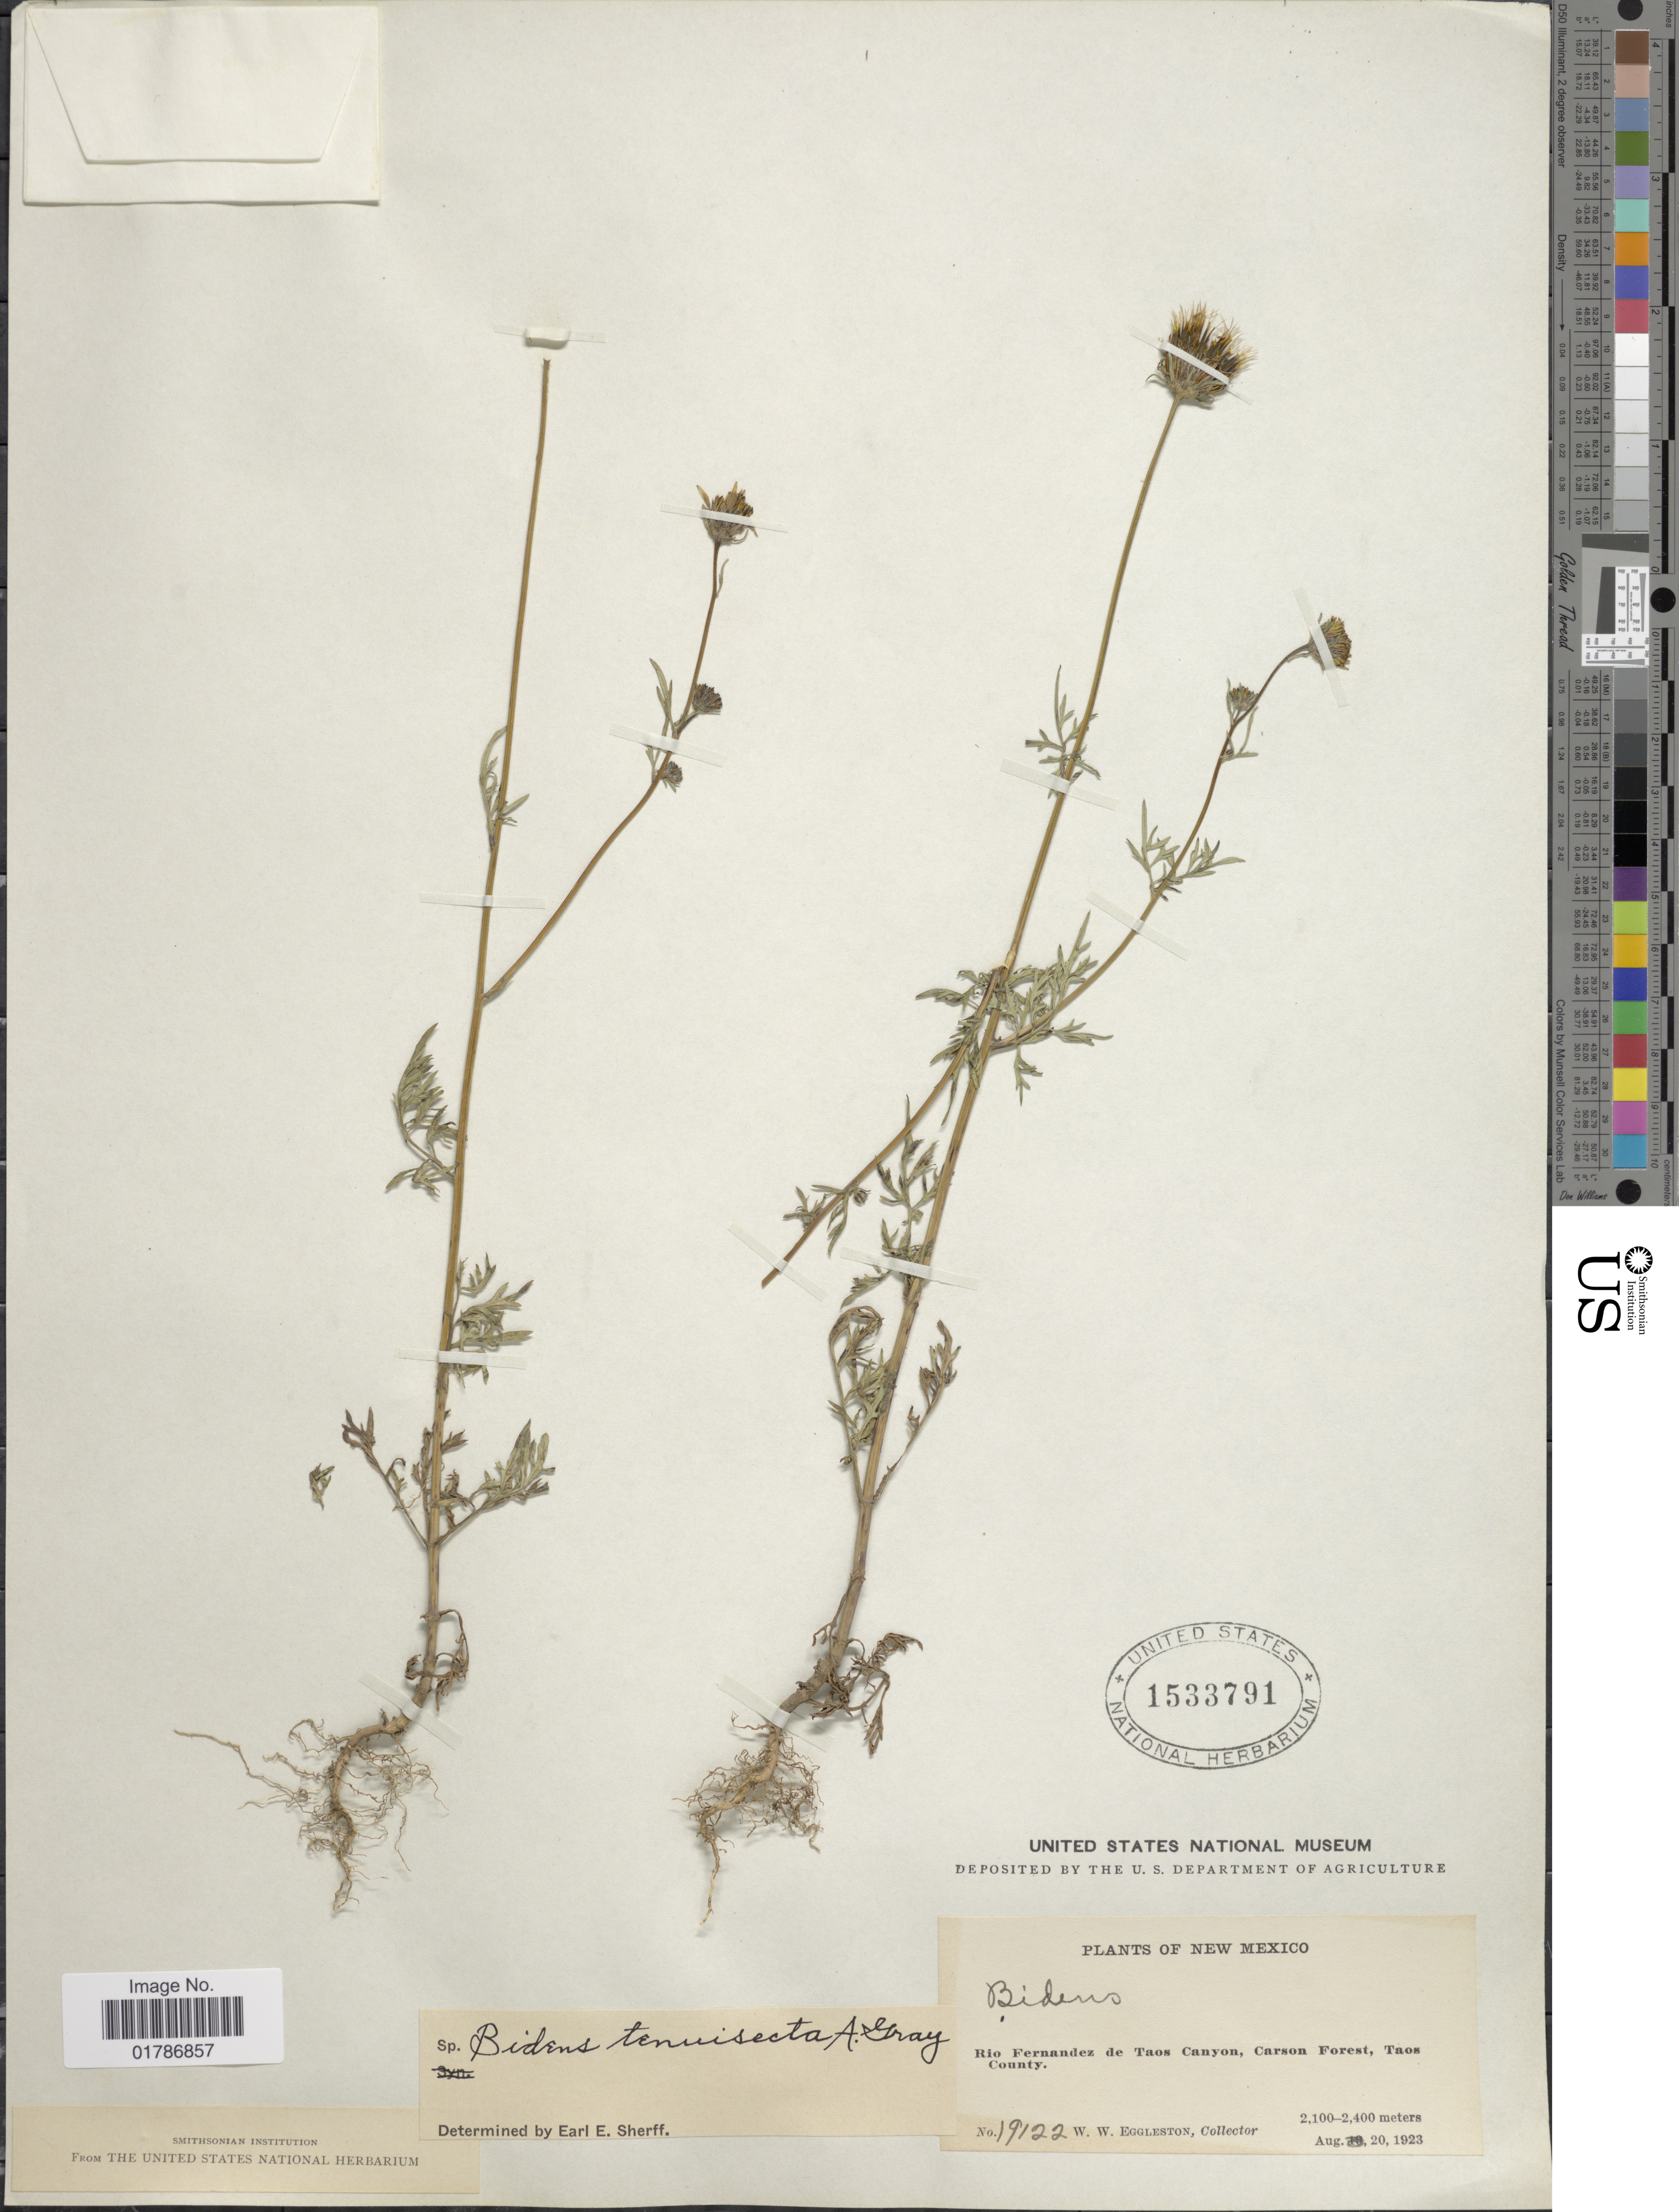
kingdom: Plantae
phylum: Tracheophyta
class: Magnoliopsida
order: Asterales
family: Asteraceae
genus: Bidens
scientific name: Bidens tenuisecta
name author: A. Gray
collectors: W. W. Eggleston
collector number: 19122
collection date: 1923-08-20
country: United States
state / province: New Mexico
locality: Rio Fernandez de Taos Canyon, Carson Forest, Taos County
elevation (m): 2100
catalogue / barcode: US 1533791